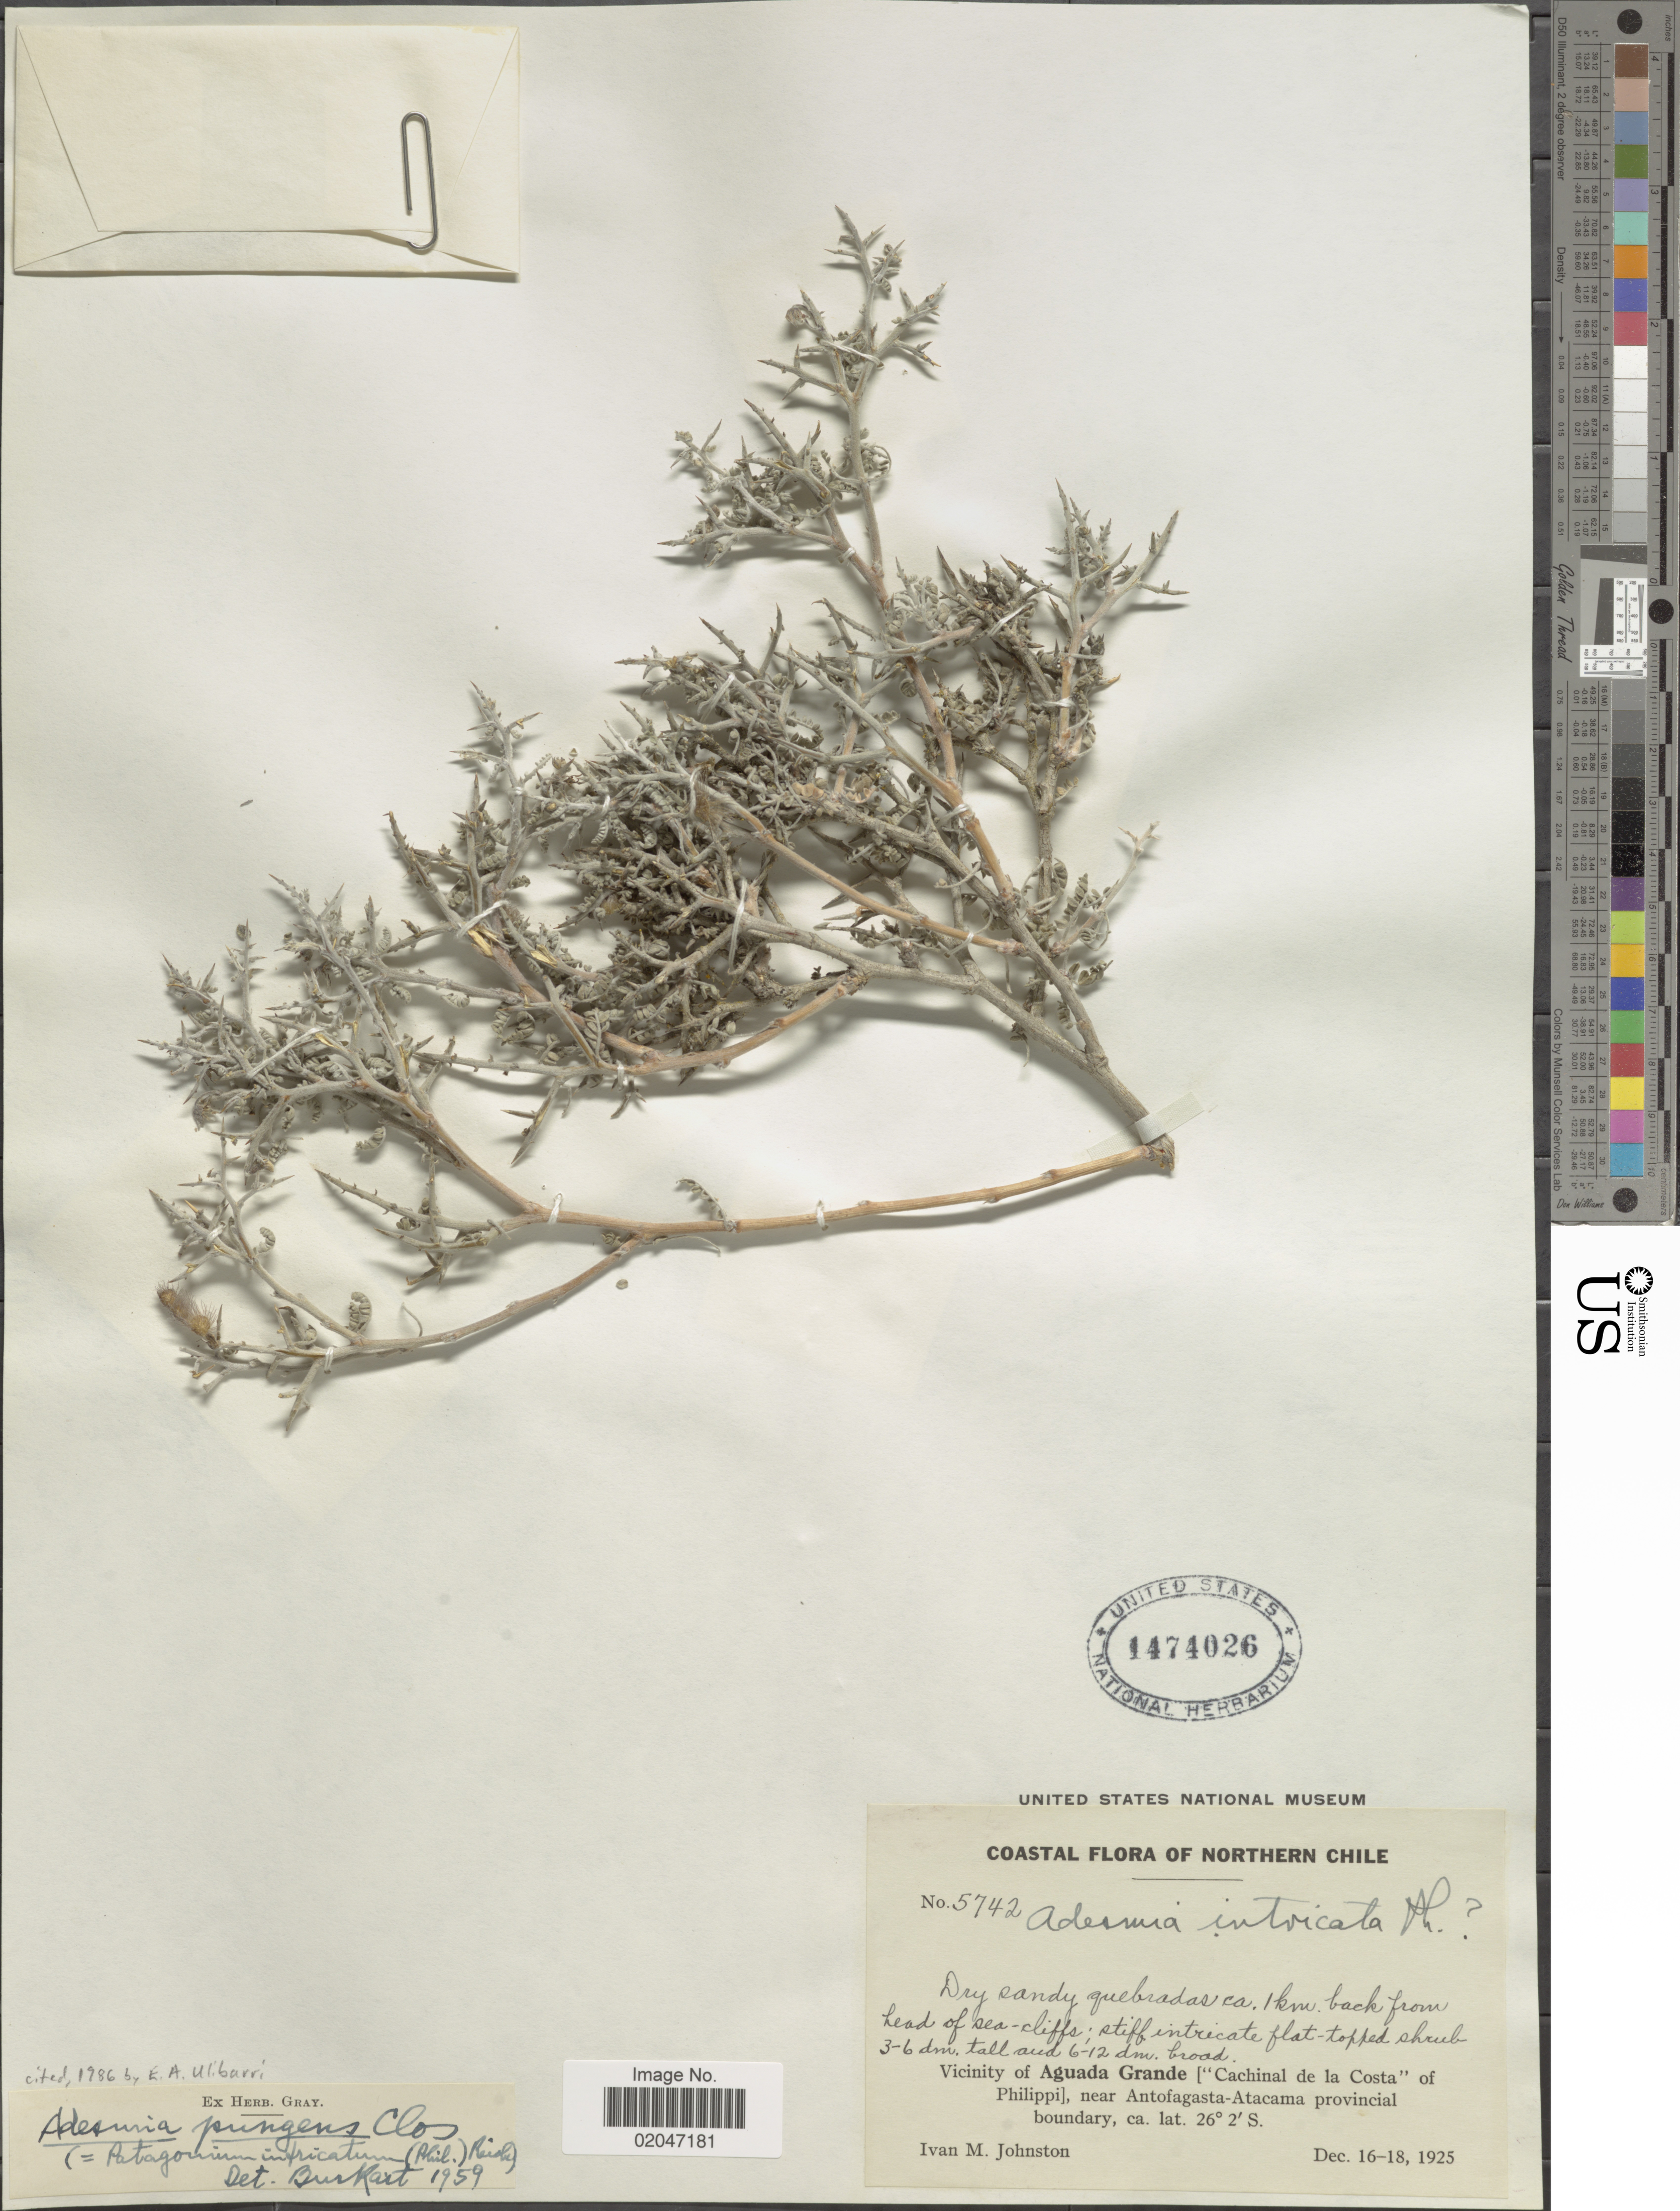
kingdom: Plantae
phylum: Tracheophyta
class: Magnoliopsida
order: Fabales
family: Fabaceae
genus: Adesmia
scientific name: Adesmia pungens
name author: Clos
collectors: I.M. Johnston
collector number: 5742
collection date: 1925-12-16/1925-12-18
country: Chile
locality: Coastal of Northern Chile, Dry sandy quebrada ca 1 km back from head of sea-cliffs, Vicinity of Aguada Grande ['Cachinal de la Costa' of Philippi], near Antofagasta-Atacama provincial boundary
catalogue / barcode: US 1474026